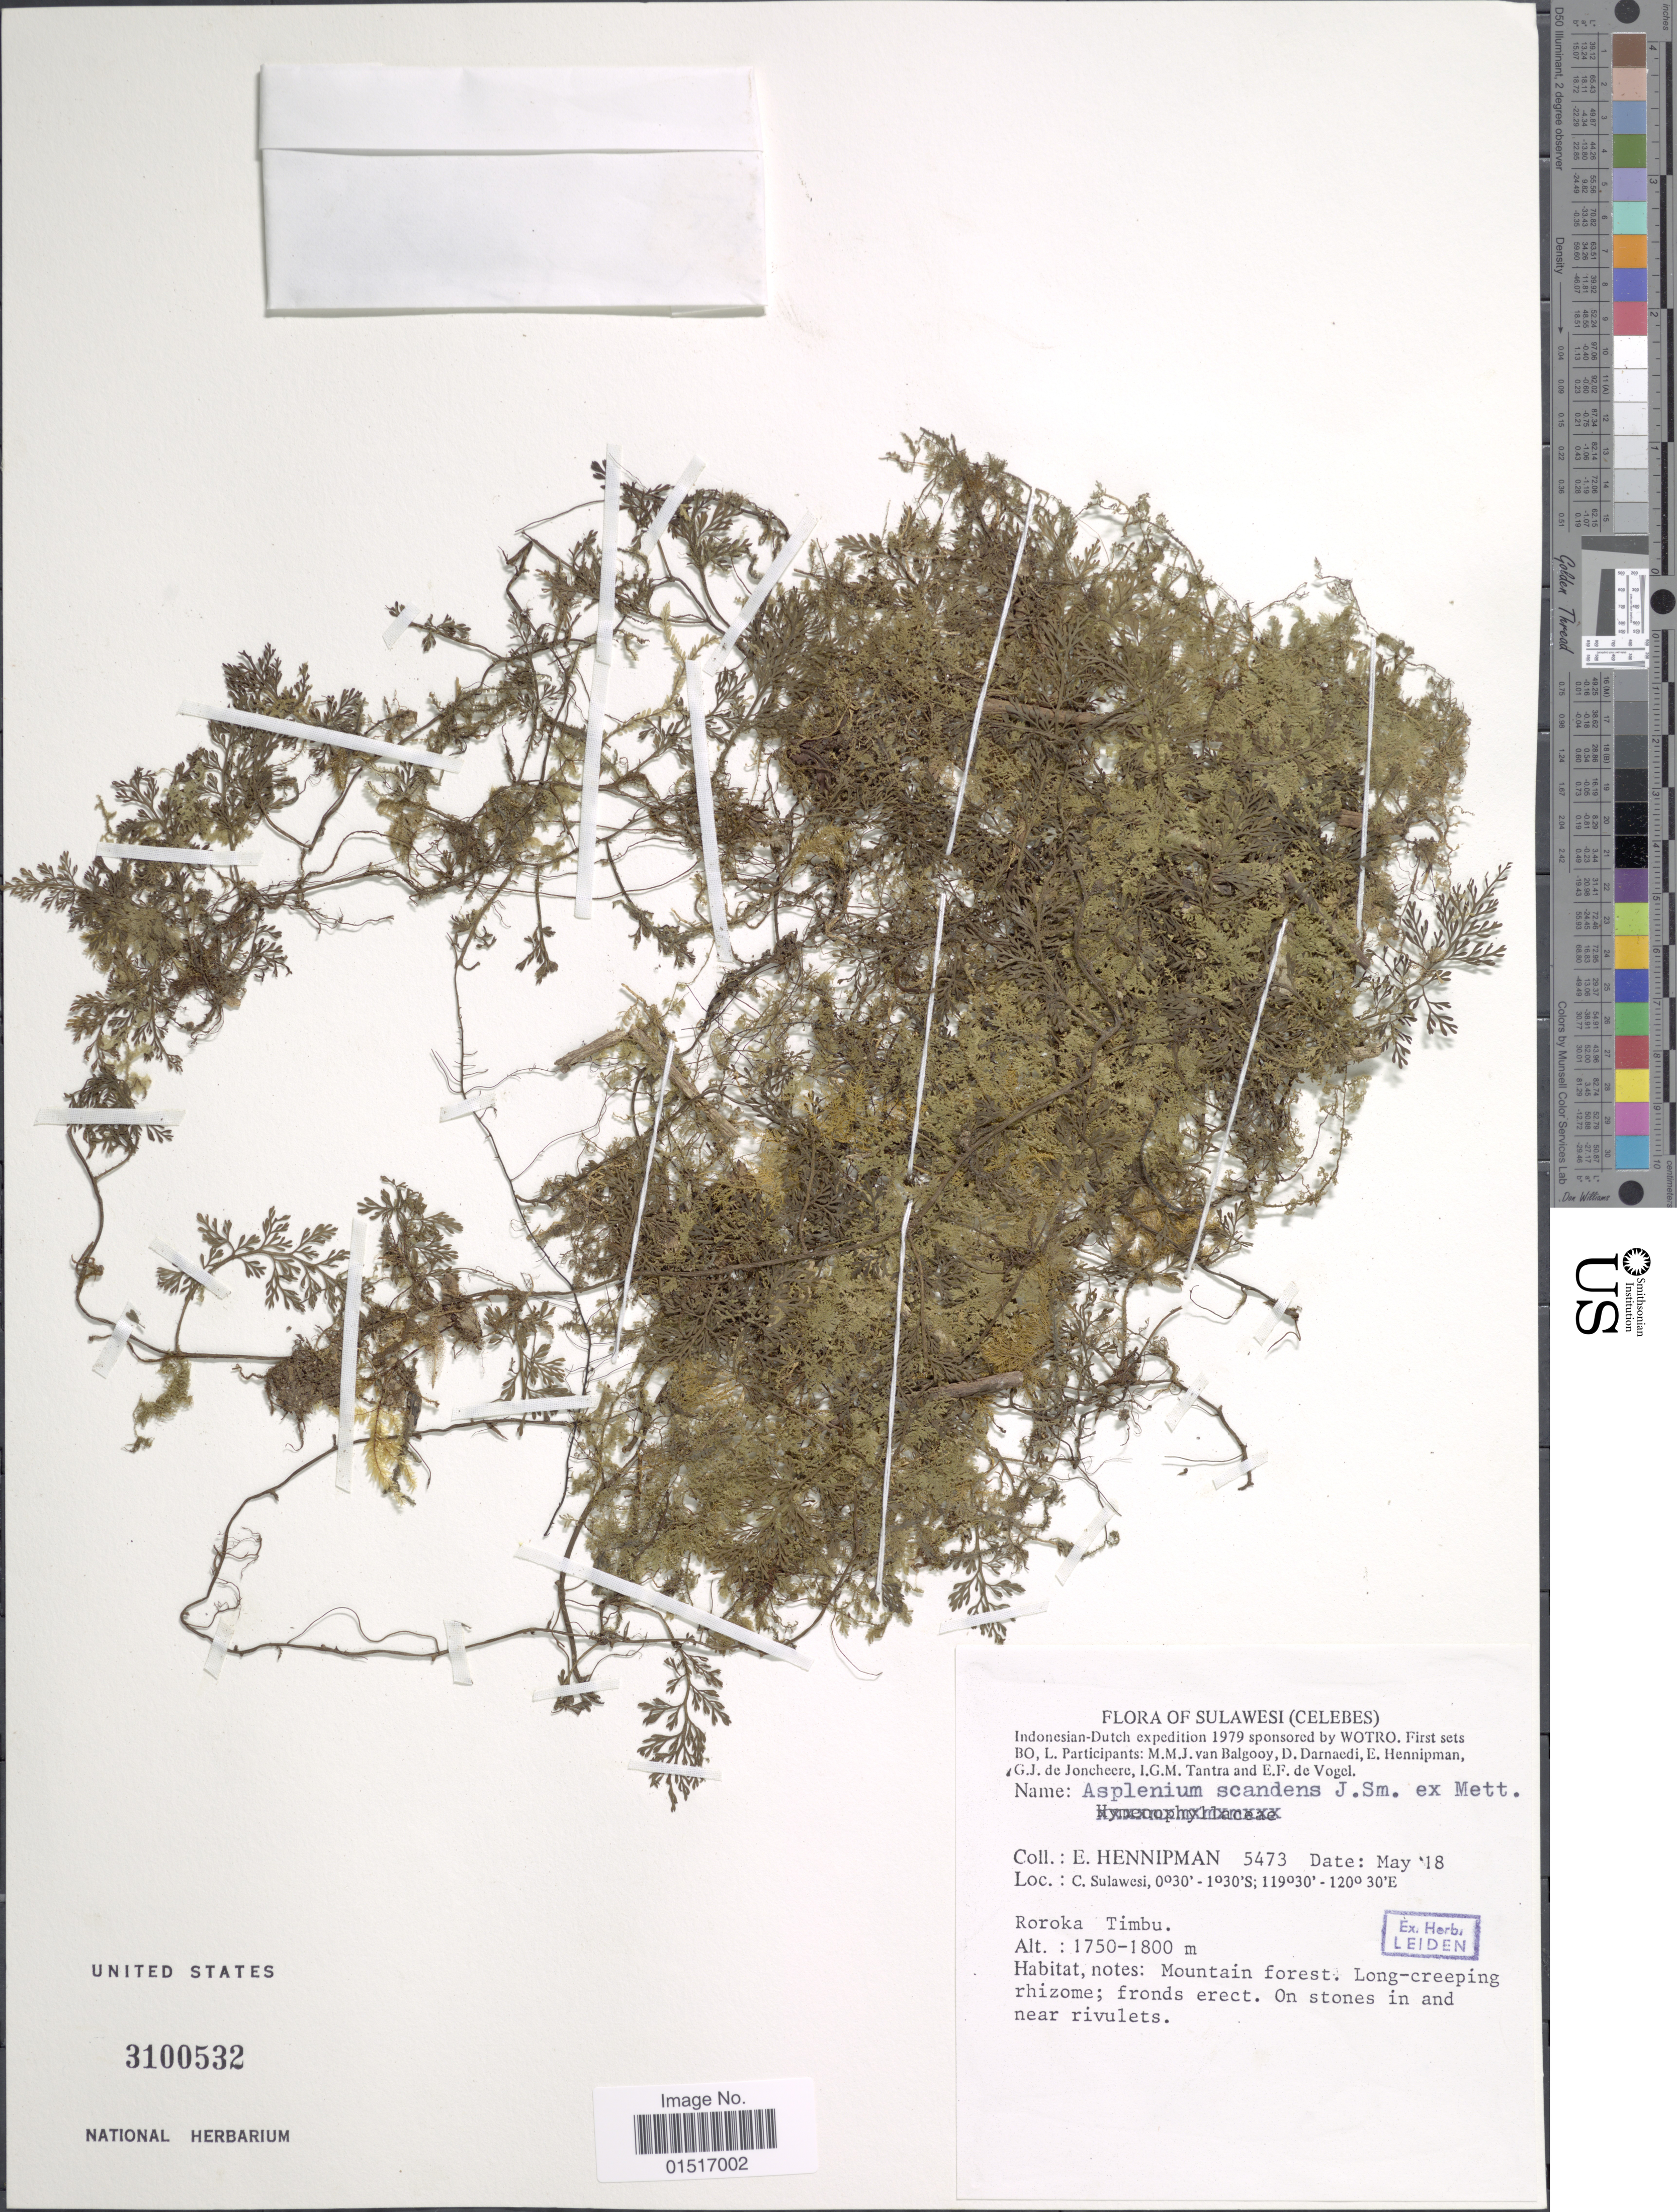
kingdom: Plantae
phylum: Tracheophyta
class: Polypodiopsida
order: Polypodiales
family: Aspleniaceae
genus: Asplenium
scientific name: Asplenium scandens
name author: J. Sm. ex Mett.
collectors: E. Hennipman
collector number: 5473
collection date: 1979-05-18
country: Indonesia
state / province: Sulawesi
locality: Sulawesi (Celebes). C. Sulawesi, Roroka Timbu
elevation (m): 1750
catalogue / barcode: US 3100532